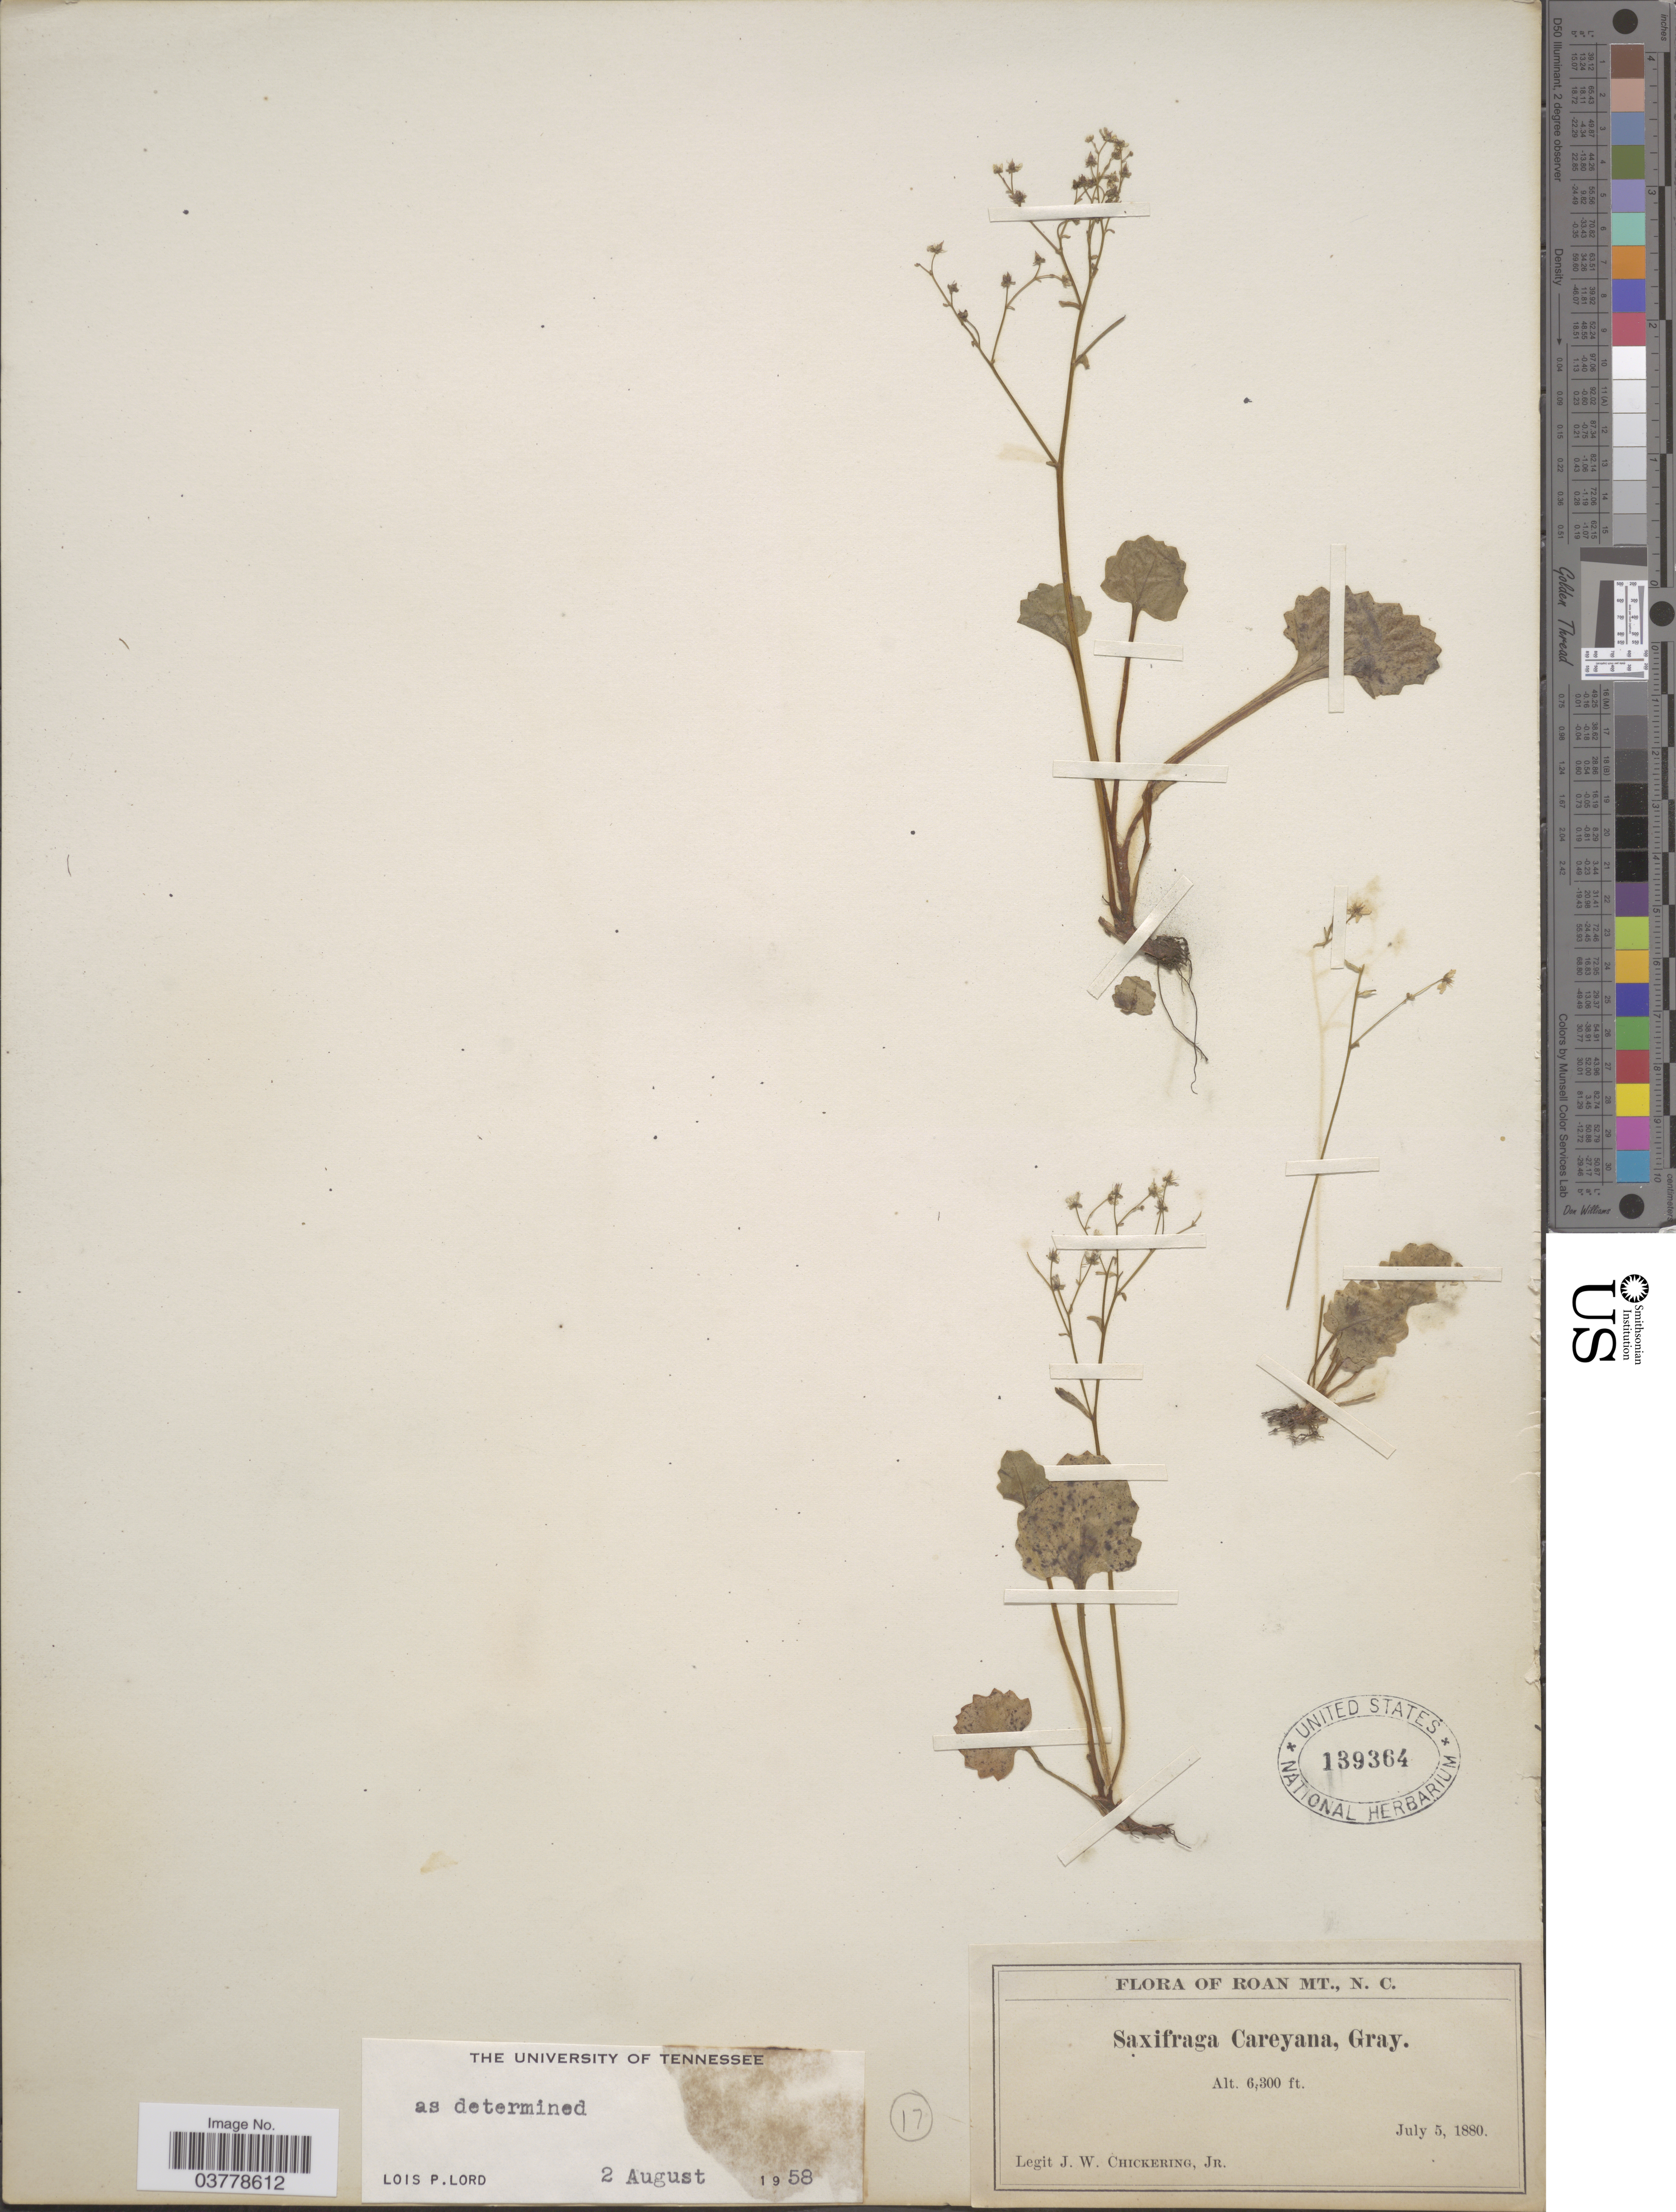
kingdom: Plantae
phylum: Tracheophyta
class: Magnoliopsida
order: Saxifragales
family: Saxifragaceae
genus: Saxifraga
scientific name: Saxifraga careyana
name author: A. Gray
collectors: J. W. Chickering Jr.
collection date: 1880-07-05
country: United States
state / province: North Carolina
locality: Roan Mt.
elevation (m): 1920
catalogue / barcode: US 139364